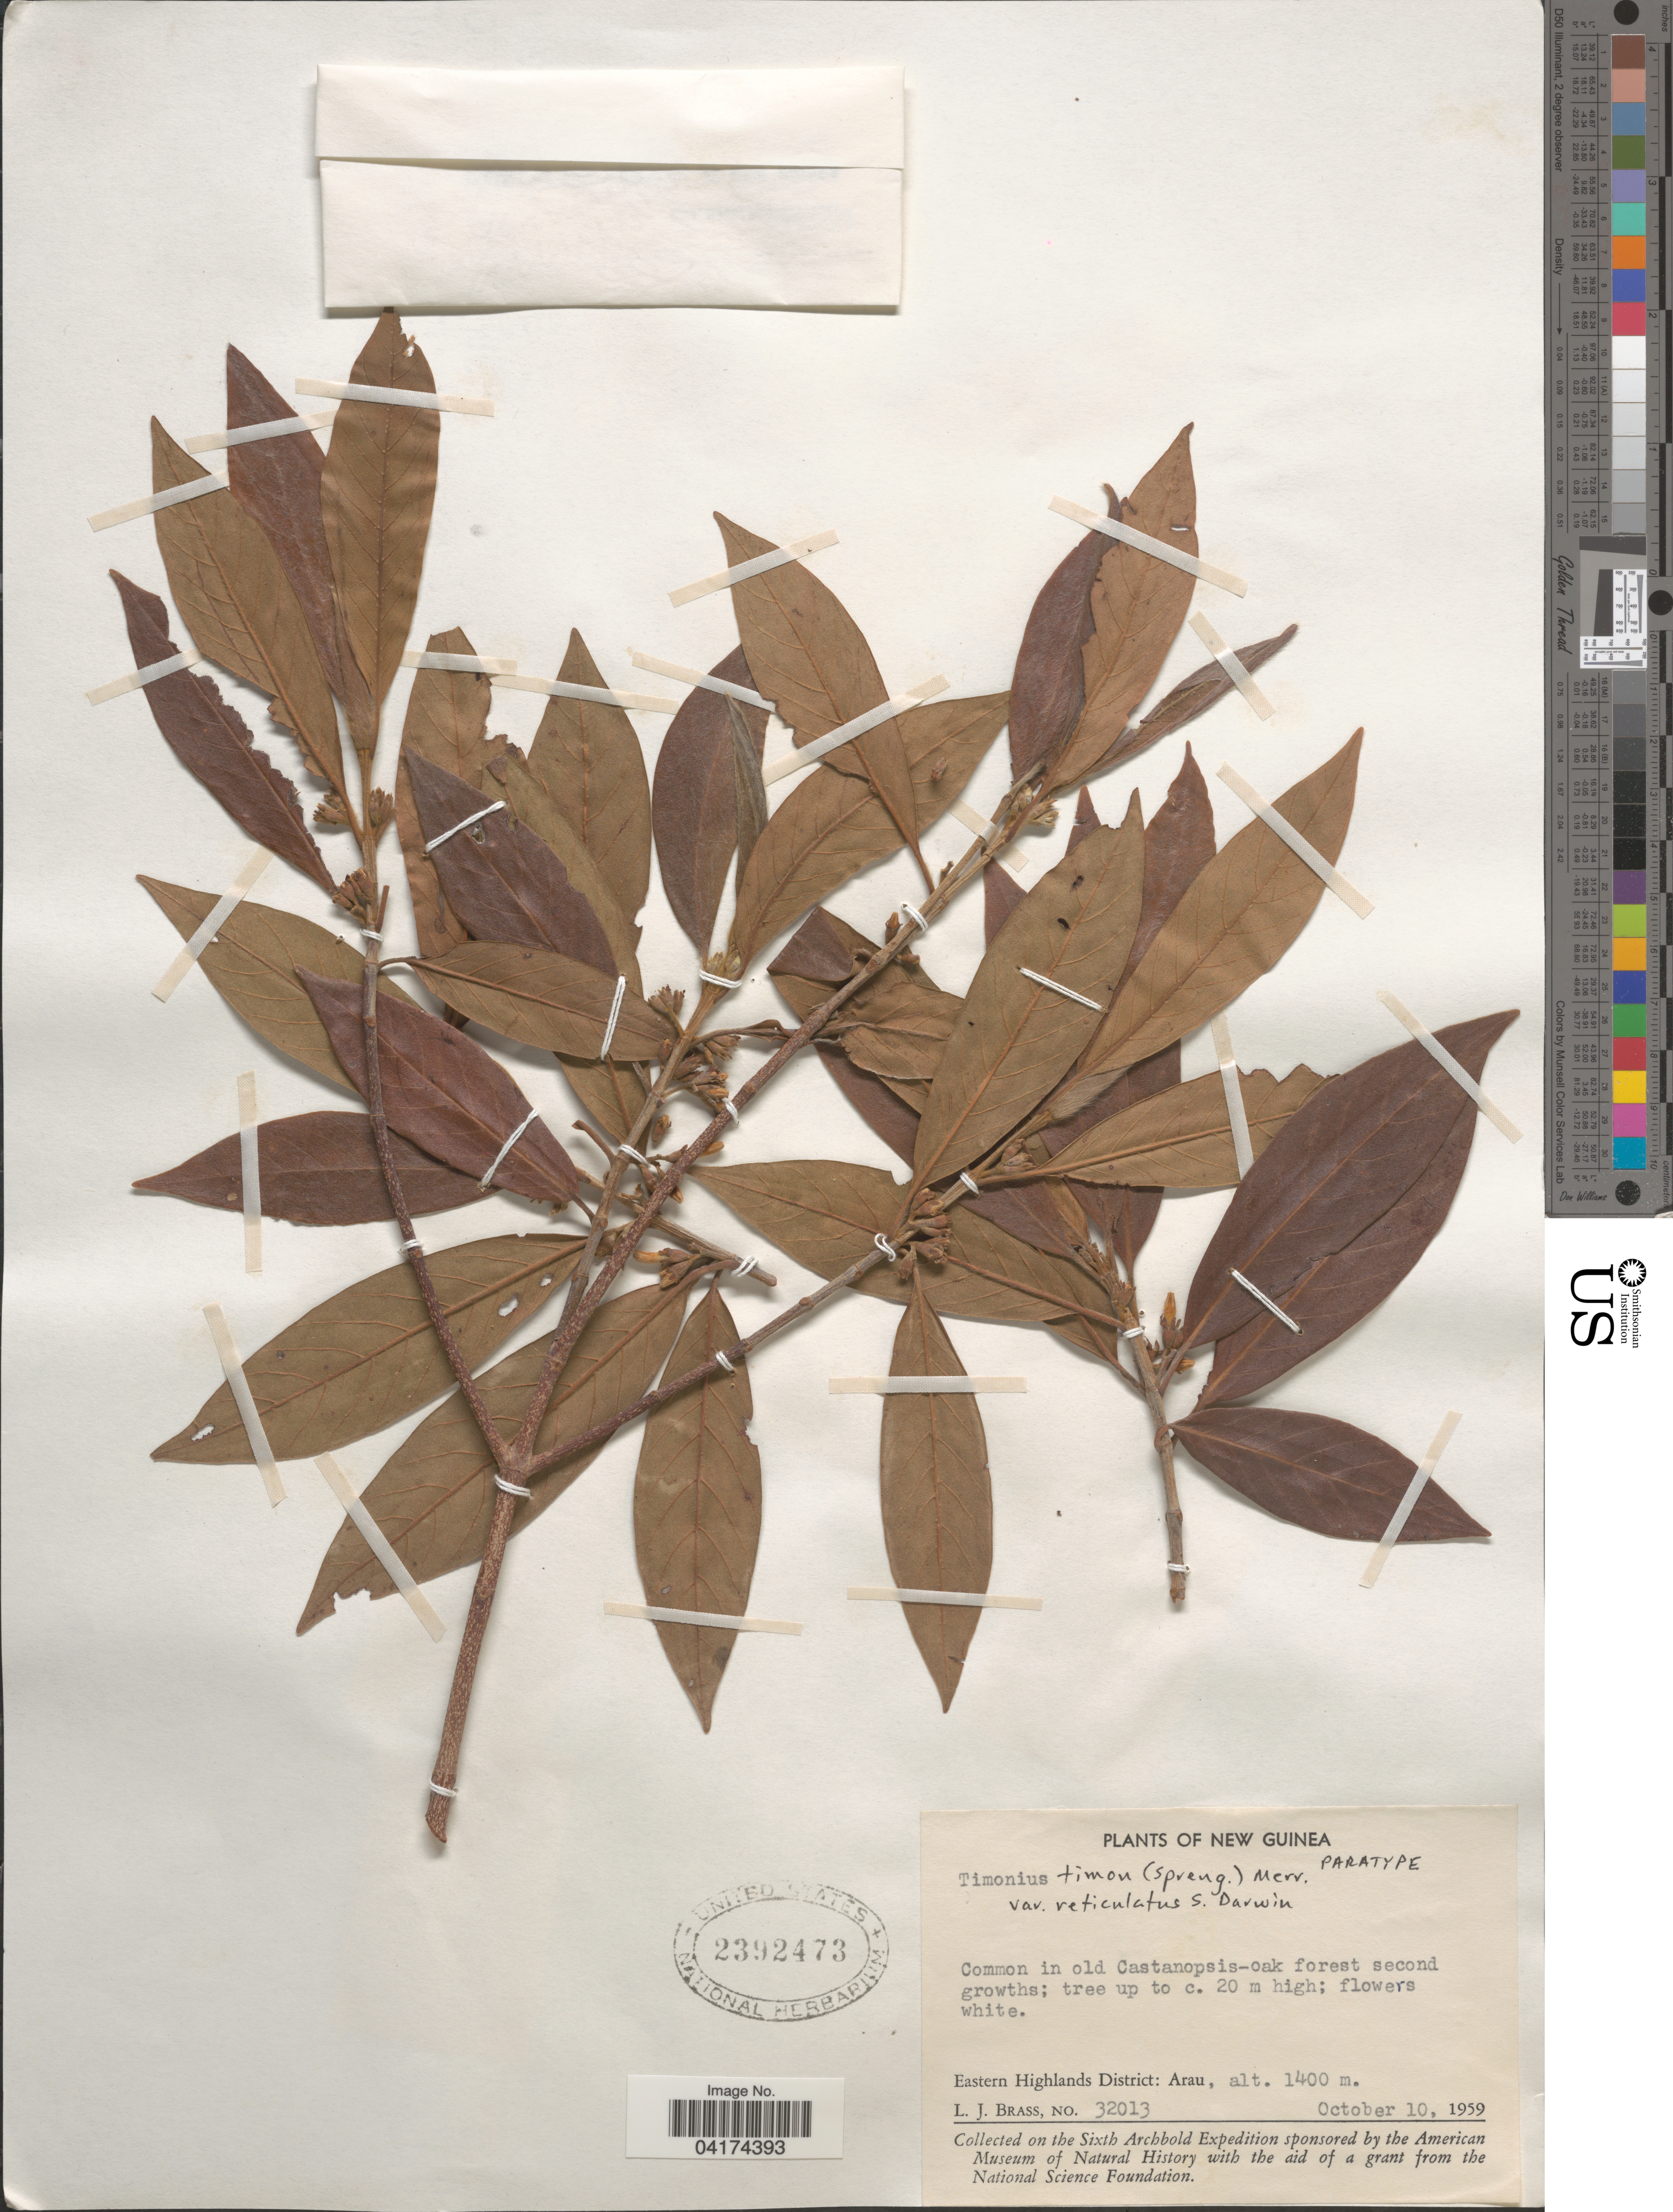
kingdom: Plantae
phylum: Tracheophyta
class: Magnoliopsida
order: Gentianales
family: Rubiaceae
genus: Timonius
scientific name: Timonius timon var. reticulatus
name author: S.P. Darwin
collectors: L. J. Brass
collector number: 32013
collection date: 1959-10-10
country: Papua New Guinea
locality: New Guinea. Eastern Highlands District: Arau. The Sixth Archbold Expedition.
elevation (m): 1400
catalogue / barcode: US 2392473